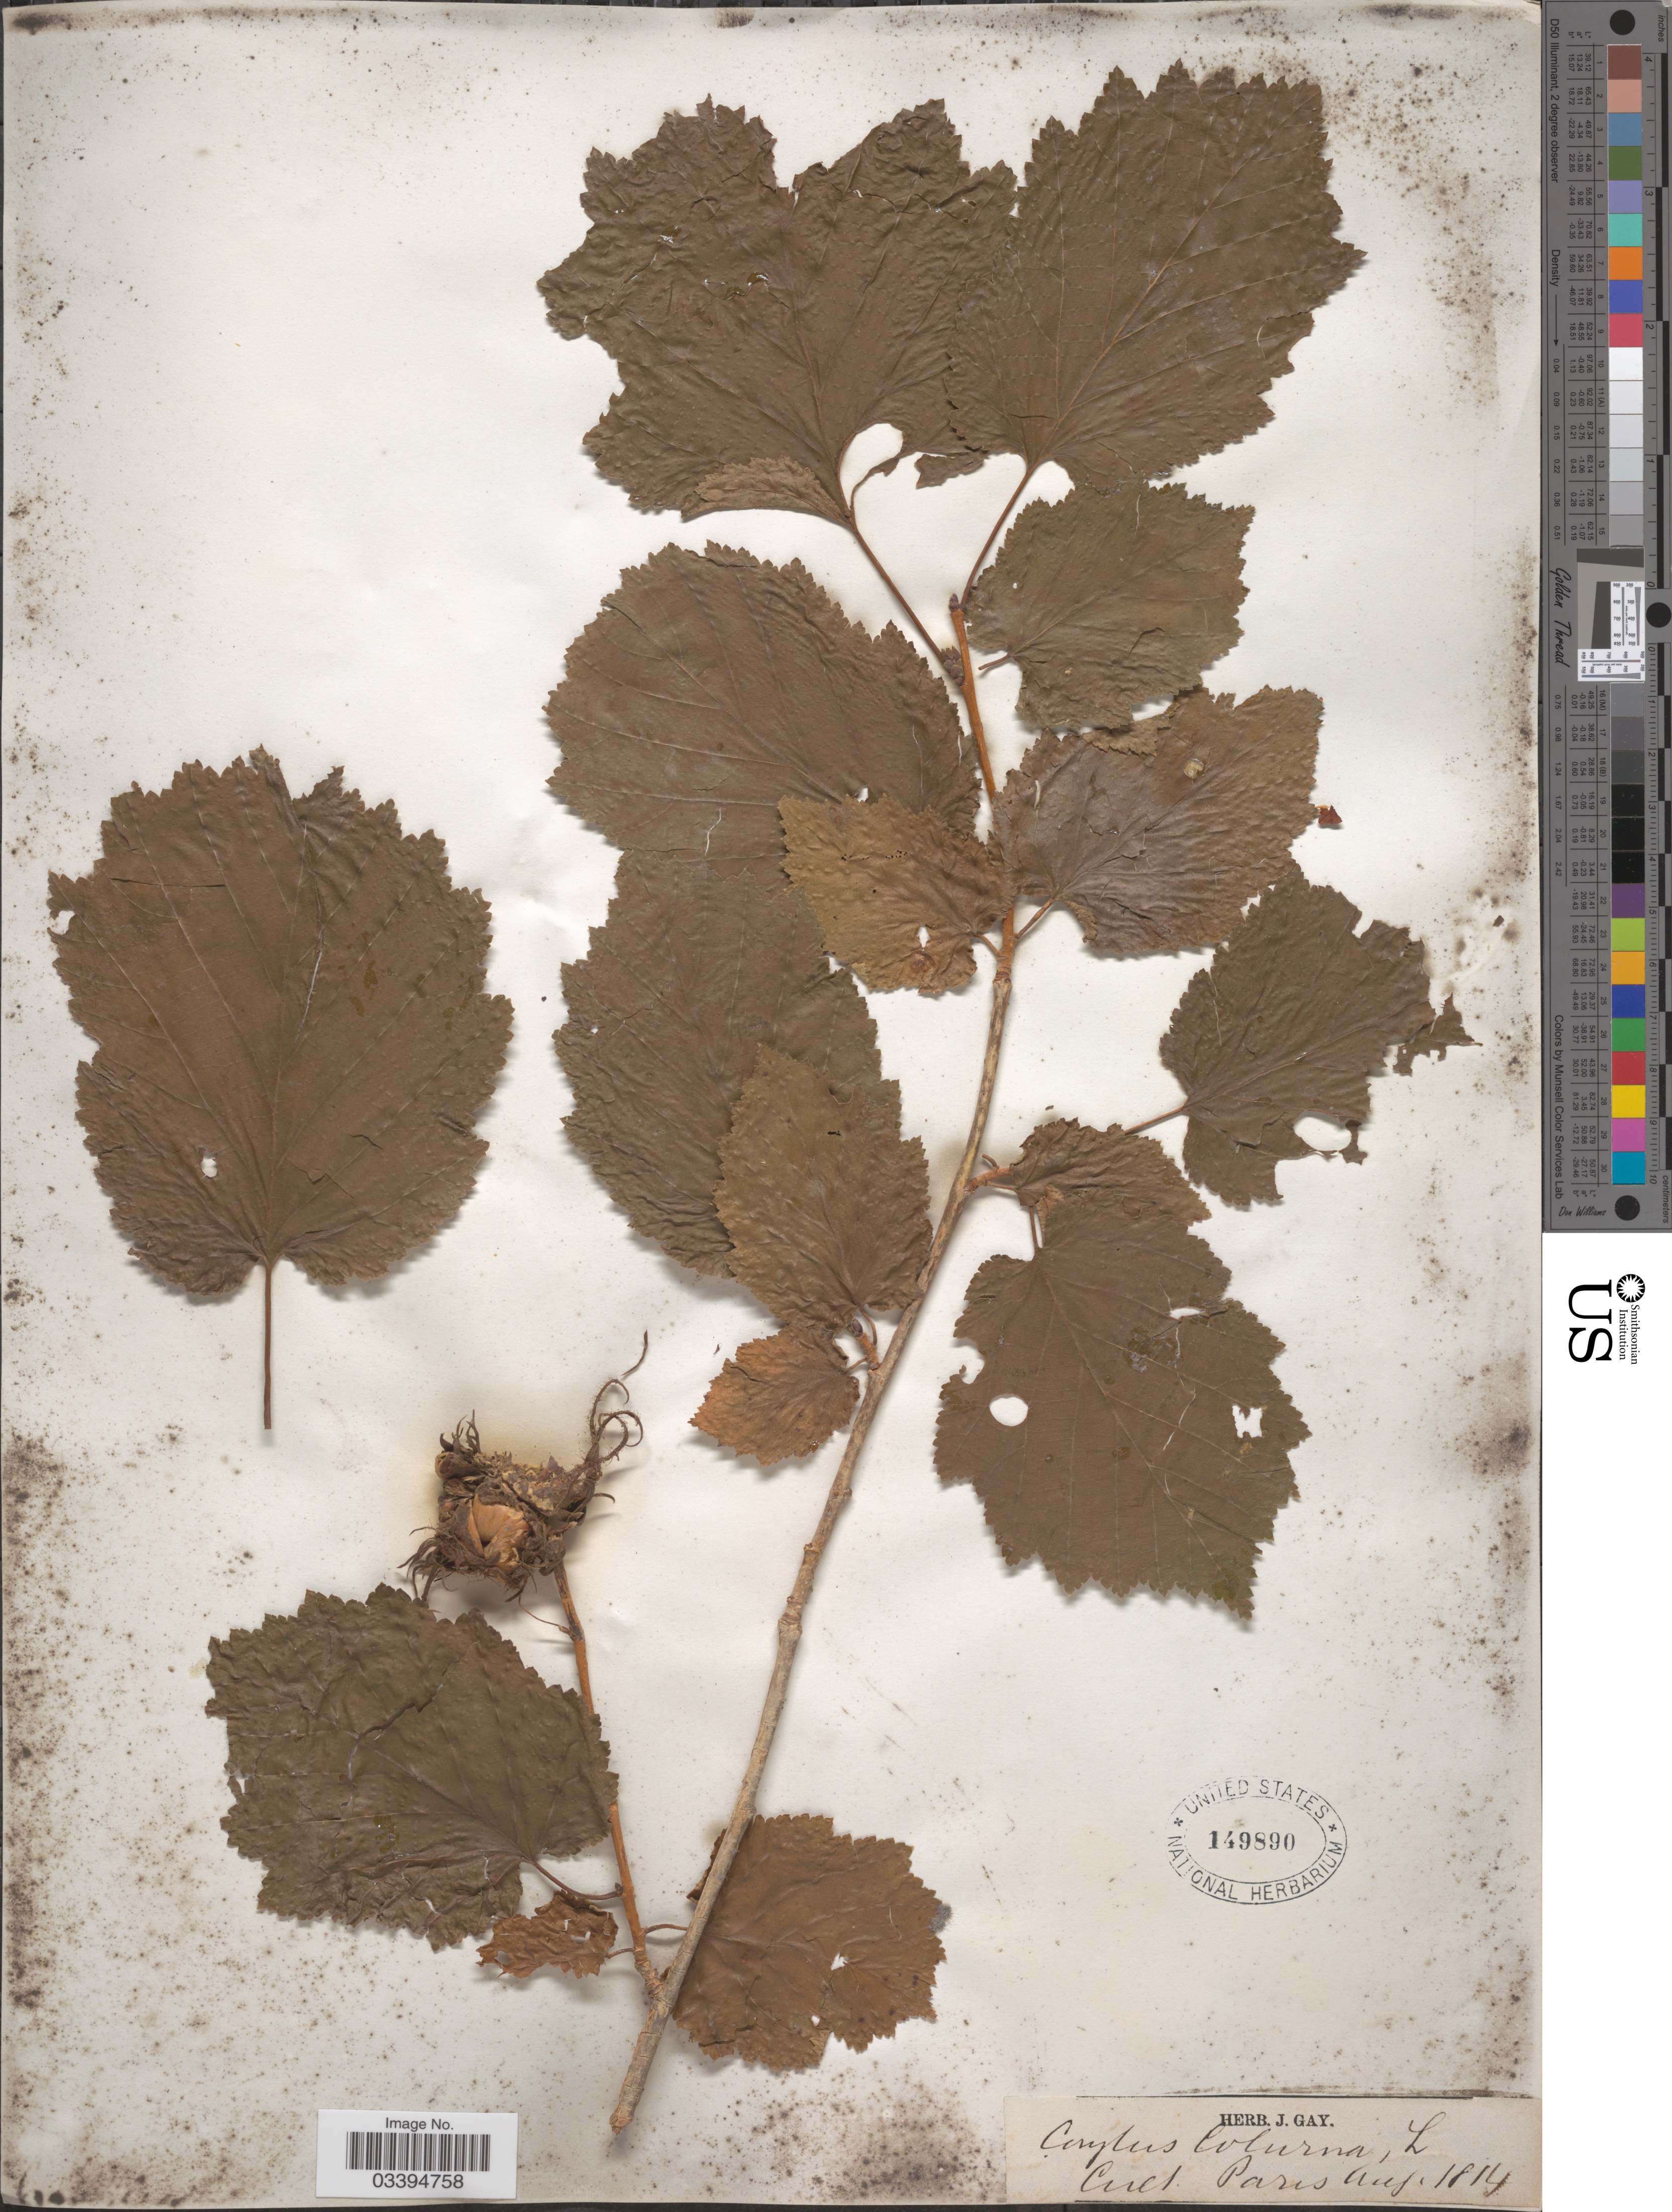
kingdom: Plantae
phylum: Tracheophyta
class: Magnoliopsida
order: Fagales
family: Betulaceae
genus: Corylus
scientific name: Corylus colurna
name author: L.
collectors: ex herb. J. Gay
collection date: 1814-08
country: France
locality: Paris.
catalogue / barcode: US 149890